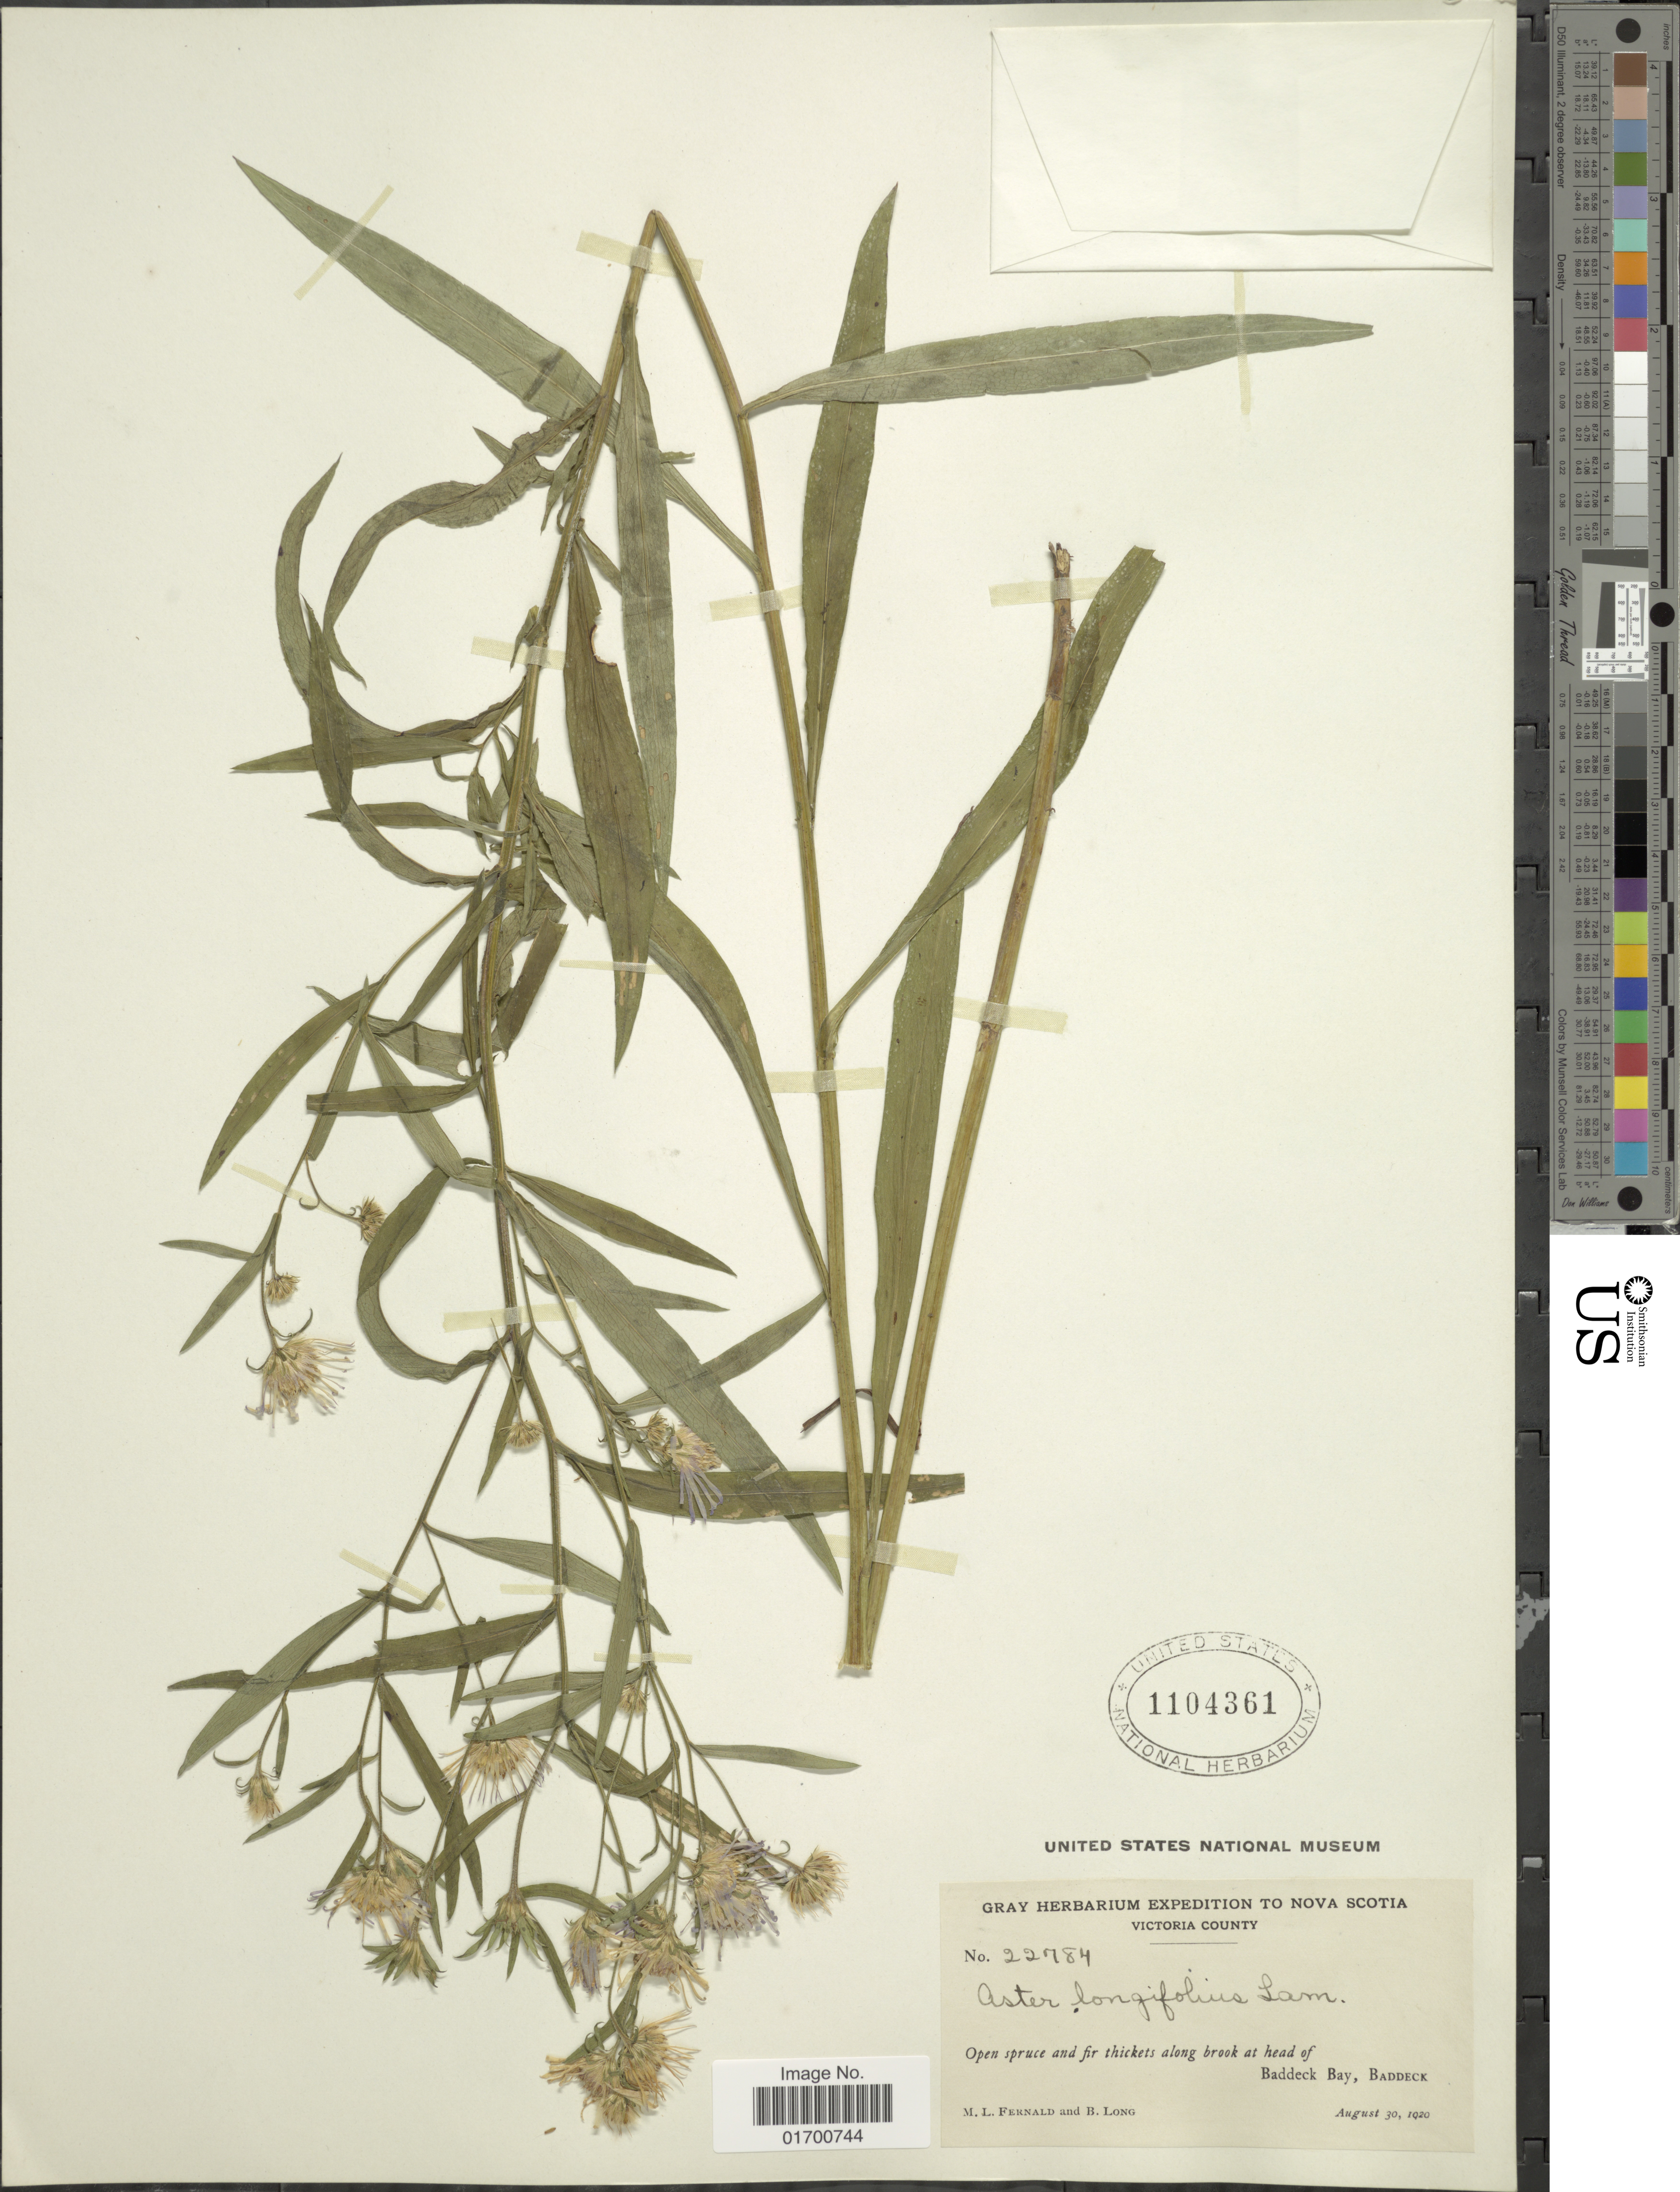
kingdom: Plantae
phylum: Tracheophyta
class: Magnoliopsida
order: Asterales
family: Asteraceae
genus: Symphyotrichum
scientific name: Symphyotrichum longifolium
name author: (Lam.) G.L. Nesom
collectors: M. L. Fernald & B. Long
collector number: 22784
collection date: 1920-08-30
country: Canada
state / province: Nova Scotia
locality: Victoria County, Open Spruce and fir thickets along brook at head of Baddeck Bay, Baddeck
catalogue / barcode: US 1104361